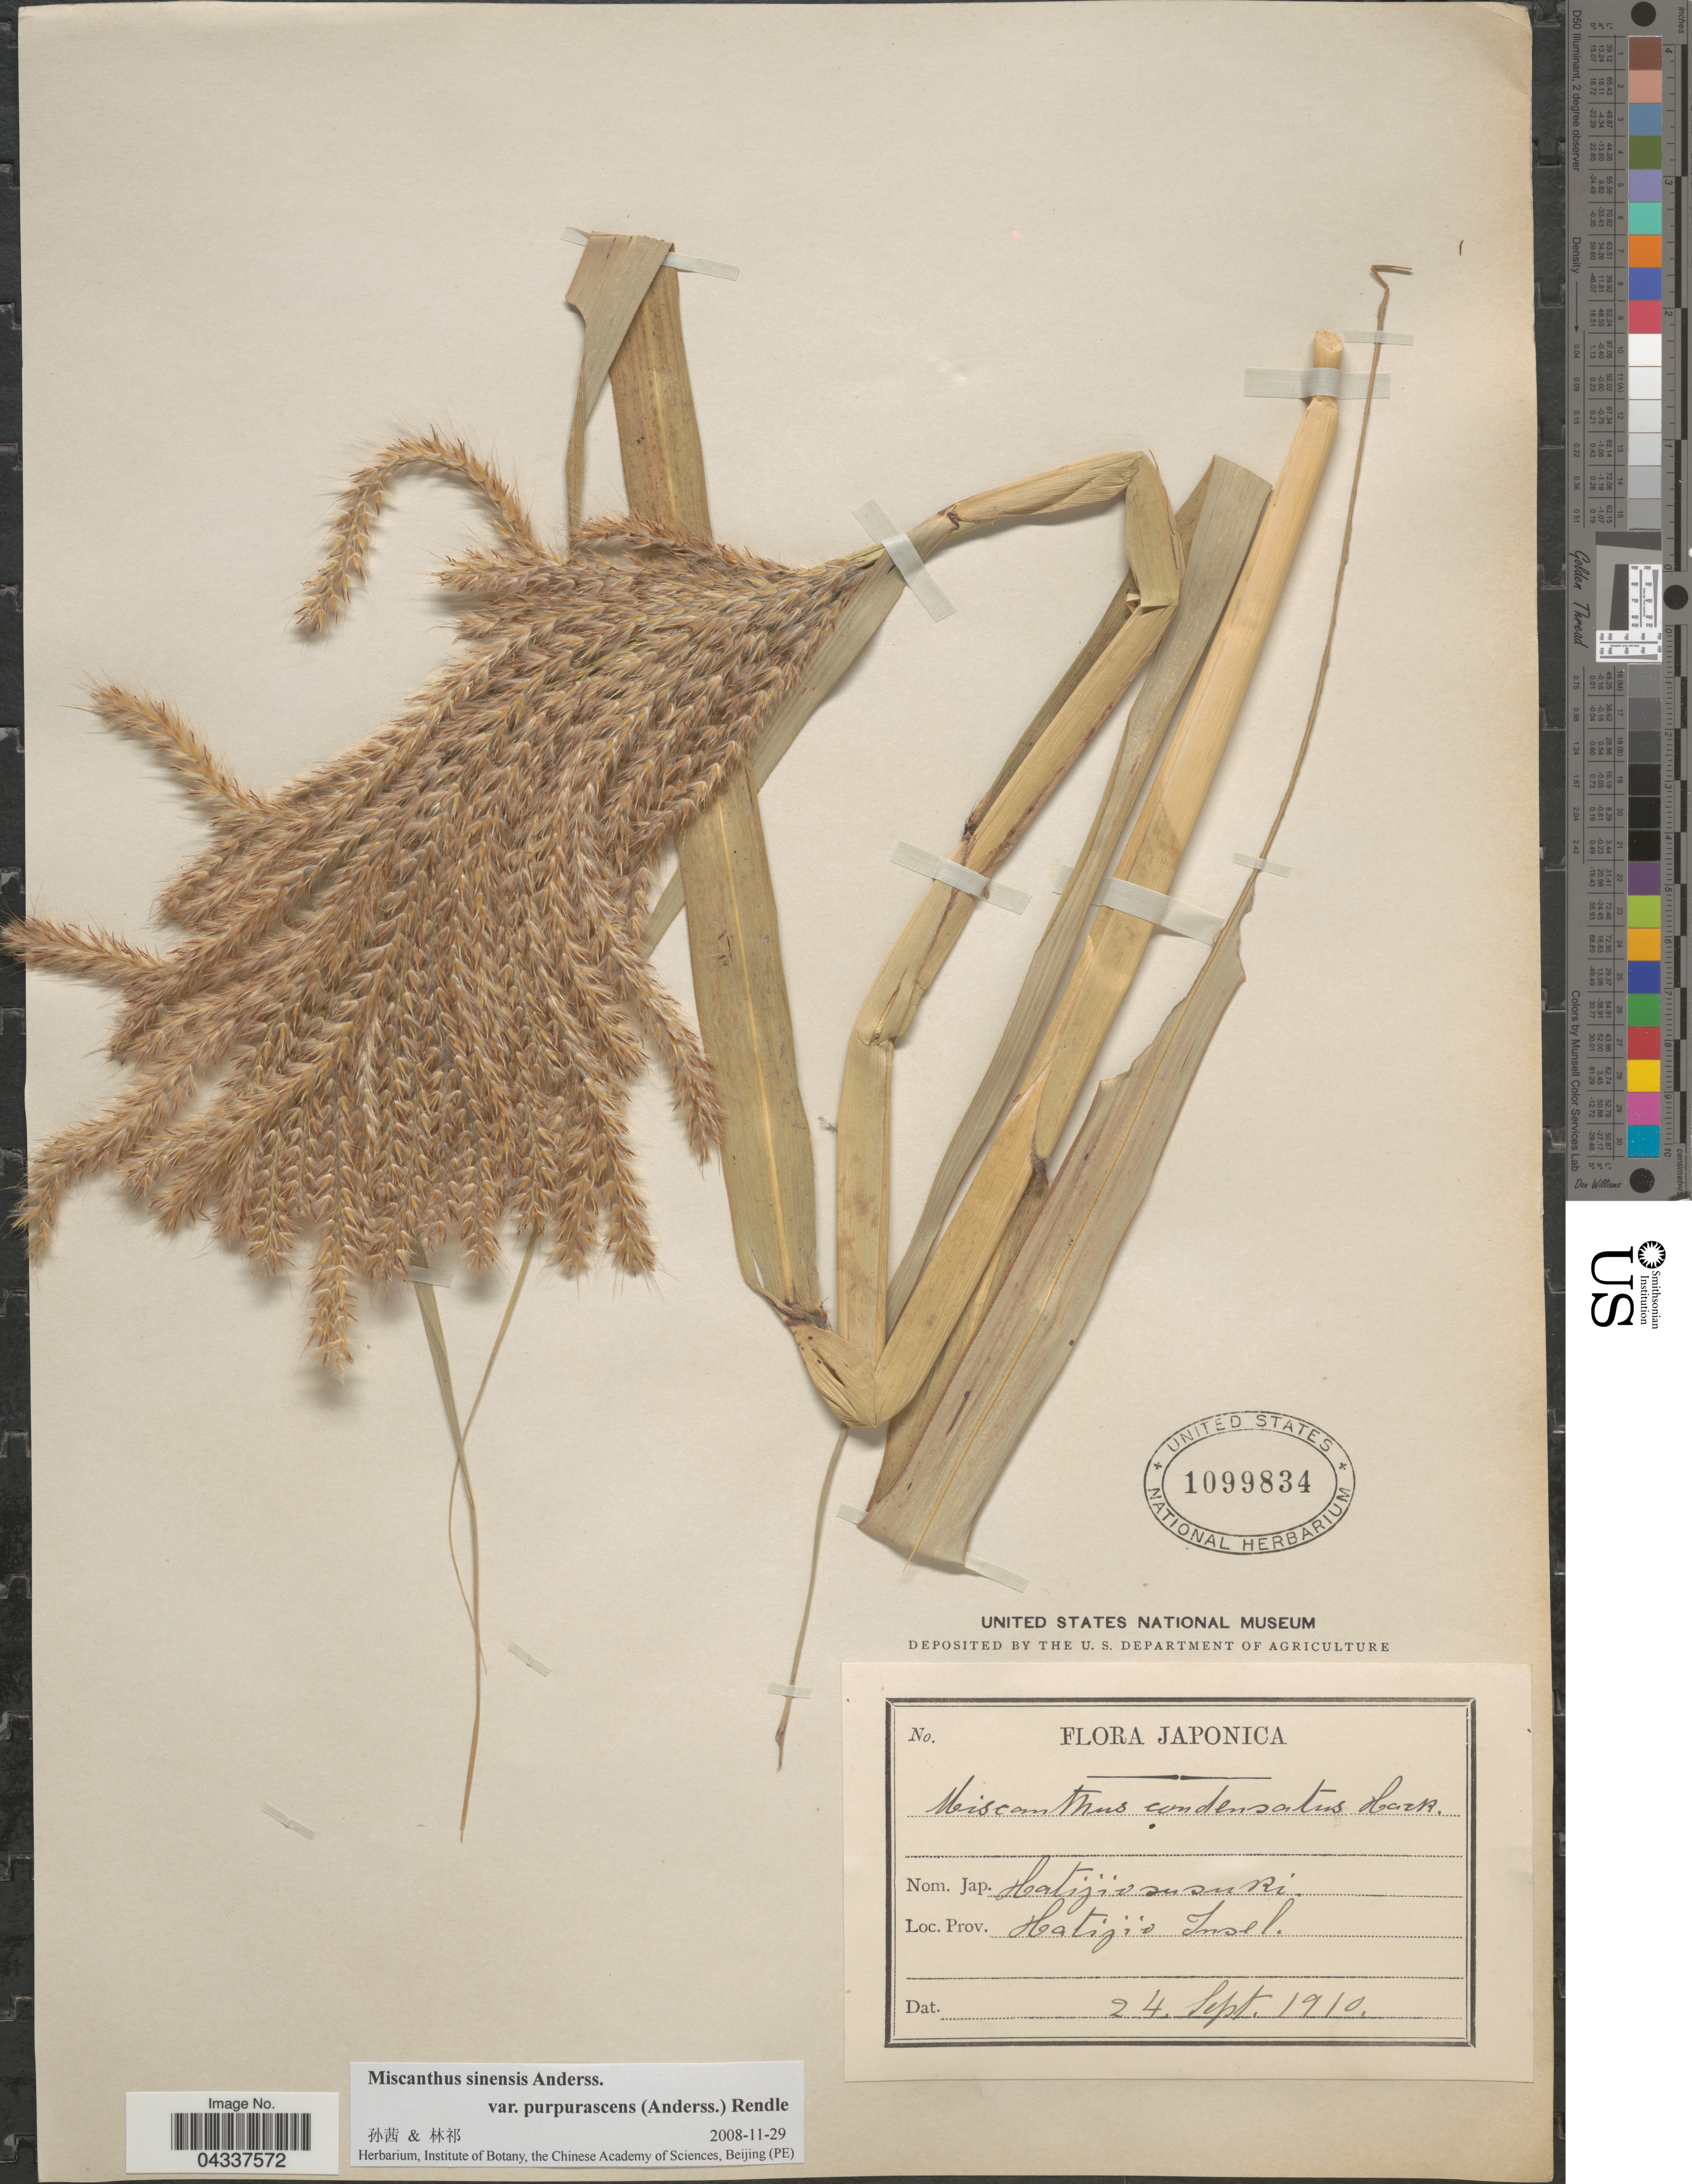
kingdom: Plantae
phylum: Tracheophyta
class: Liliopsida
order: Poales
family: Poaceae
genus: Miscanthus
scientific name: Miscanthus sinensis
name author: Andersson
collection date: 1910-09-24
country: Japan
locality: Prov. Hatijio [interpreted] Insel.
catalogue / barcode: US 1099834